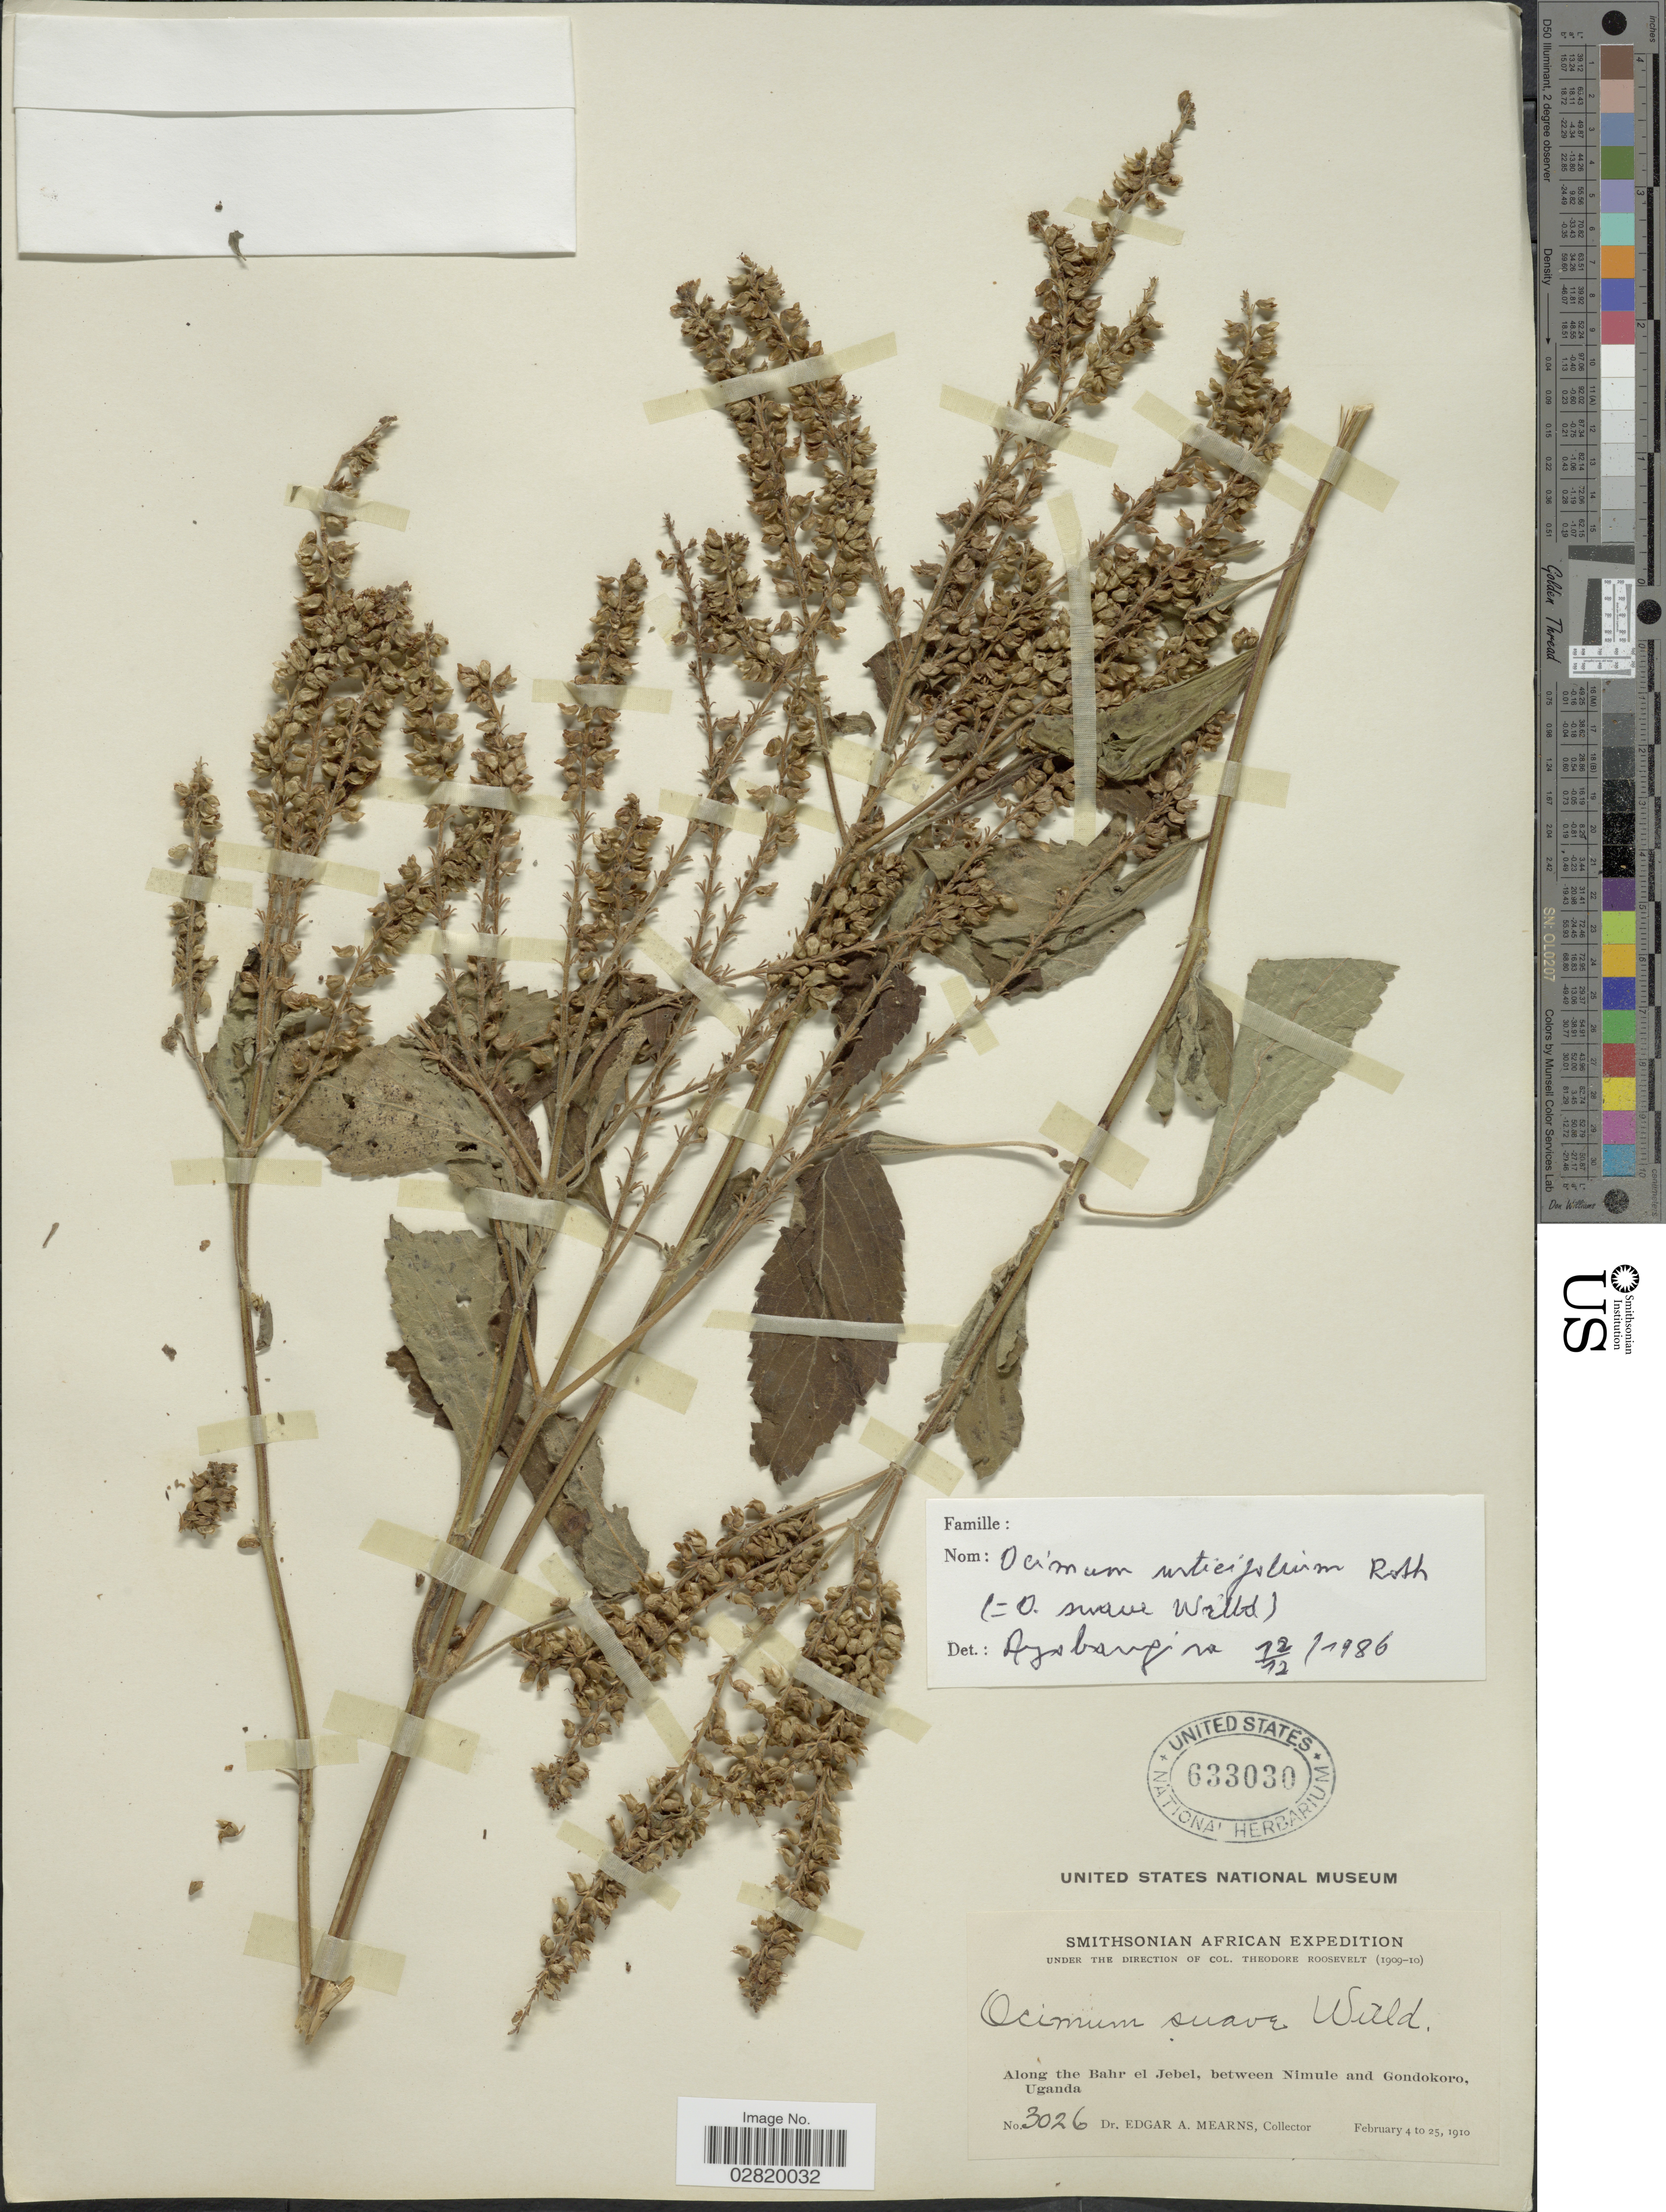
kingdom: Plantae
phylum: Tracheophyta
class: Magnoliopsida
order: Lamiales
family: Lamiaceae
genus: Ocimum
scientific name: Ocimum urticifolium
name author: A. Roth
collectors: E. A. Mearns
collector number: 3026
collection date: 1910-02-04/1910-02-25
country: Uganda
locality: Along the Bahr el Jebel, between Nimule and Gondokoro.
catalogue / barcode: US 633030